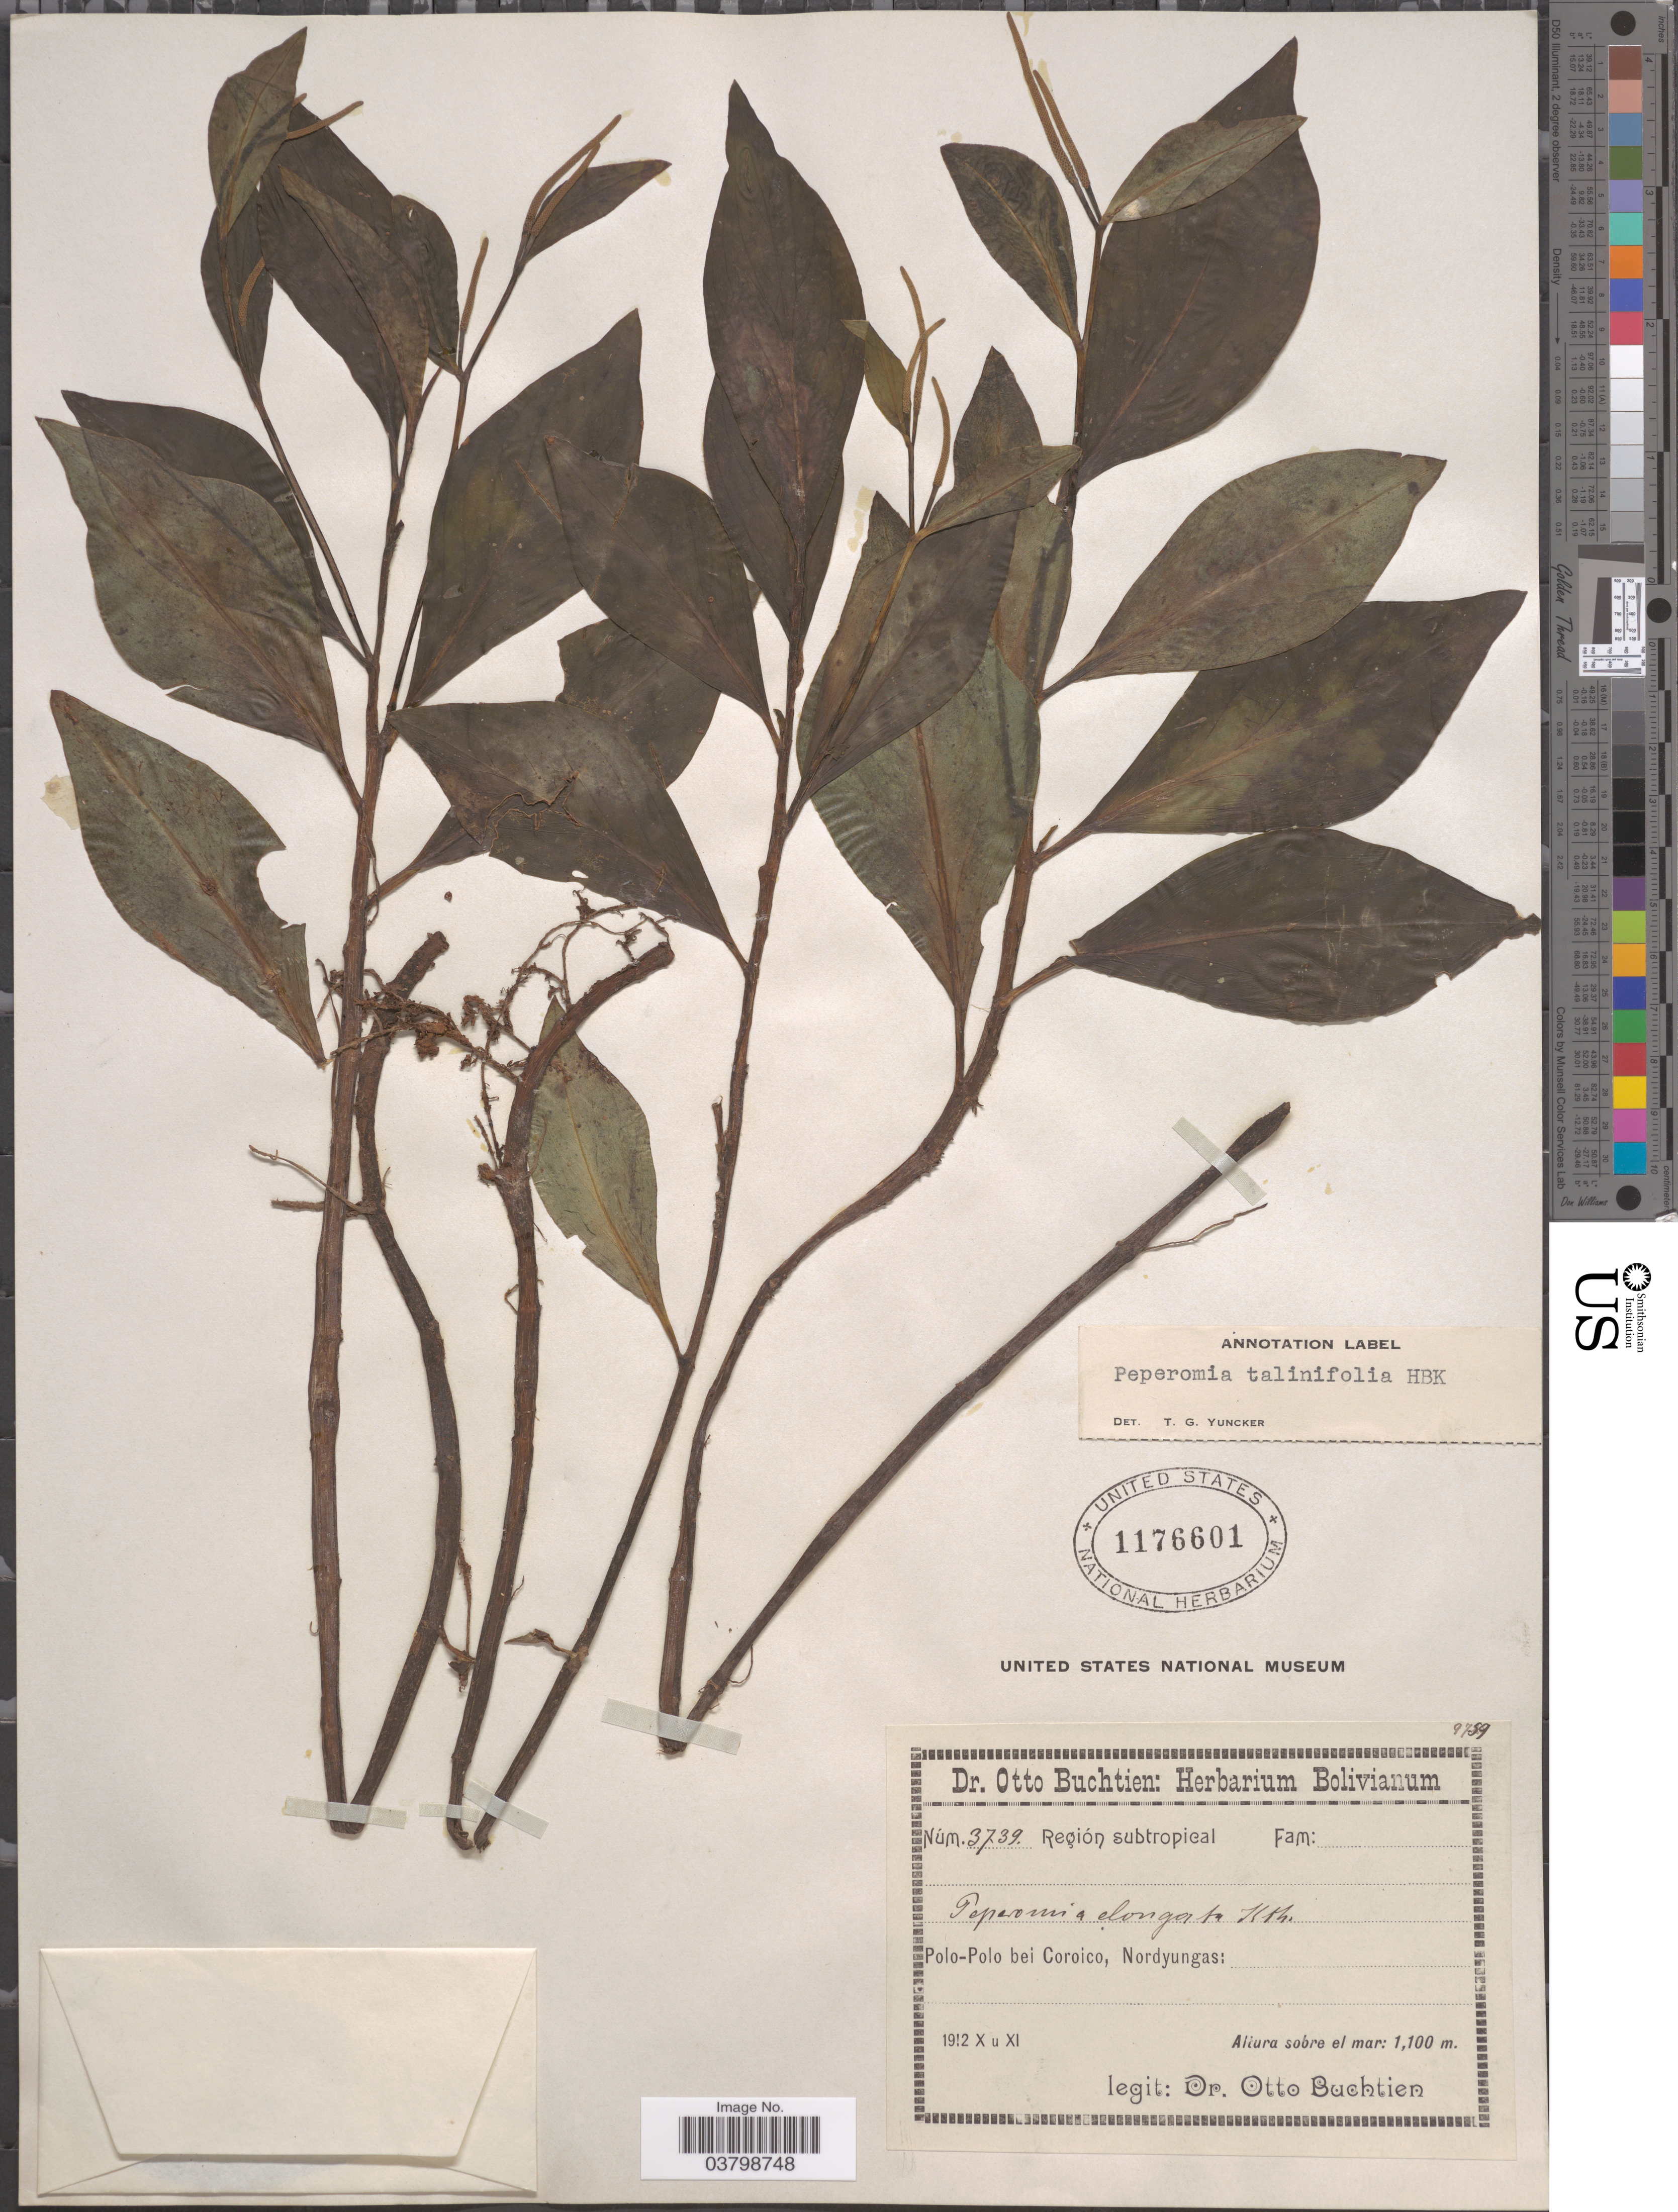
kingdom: Plantae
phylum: Tracheophyta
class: Magnoliopsida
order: Piperales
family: Piperaceae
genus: Peperomia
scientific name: Peperomia talinifolia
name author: Kunth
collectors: O. Buchtien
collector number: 3739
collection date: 1912-10/1912-11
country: Bolivia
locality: Región subtropical. Polo-Polo bei Coroico, Nordyungas.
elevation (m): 1100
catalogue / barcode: US 1176601